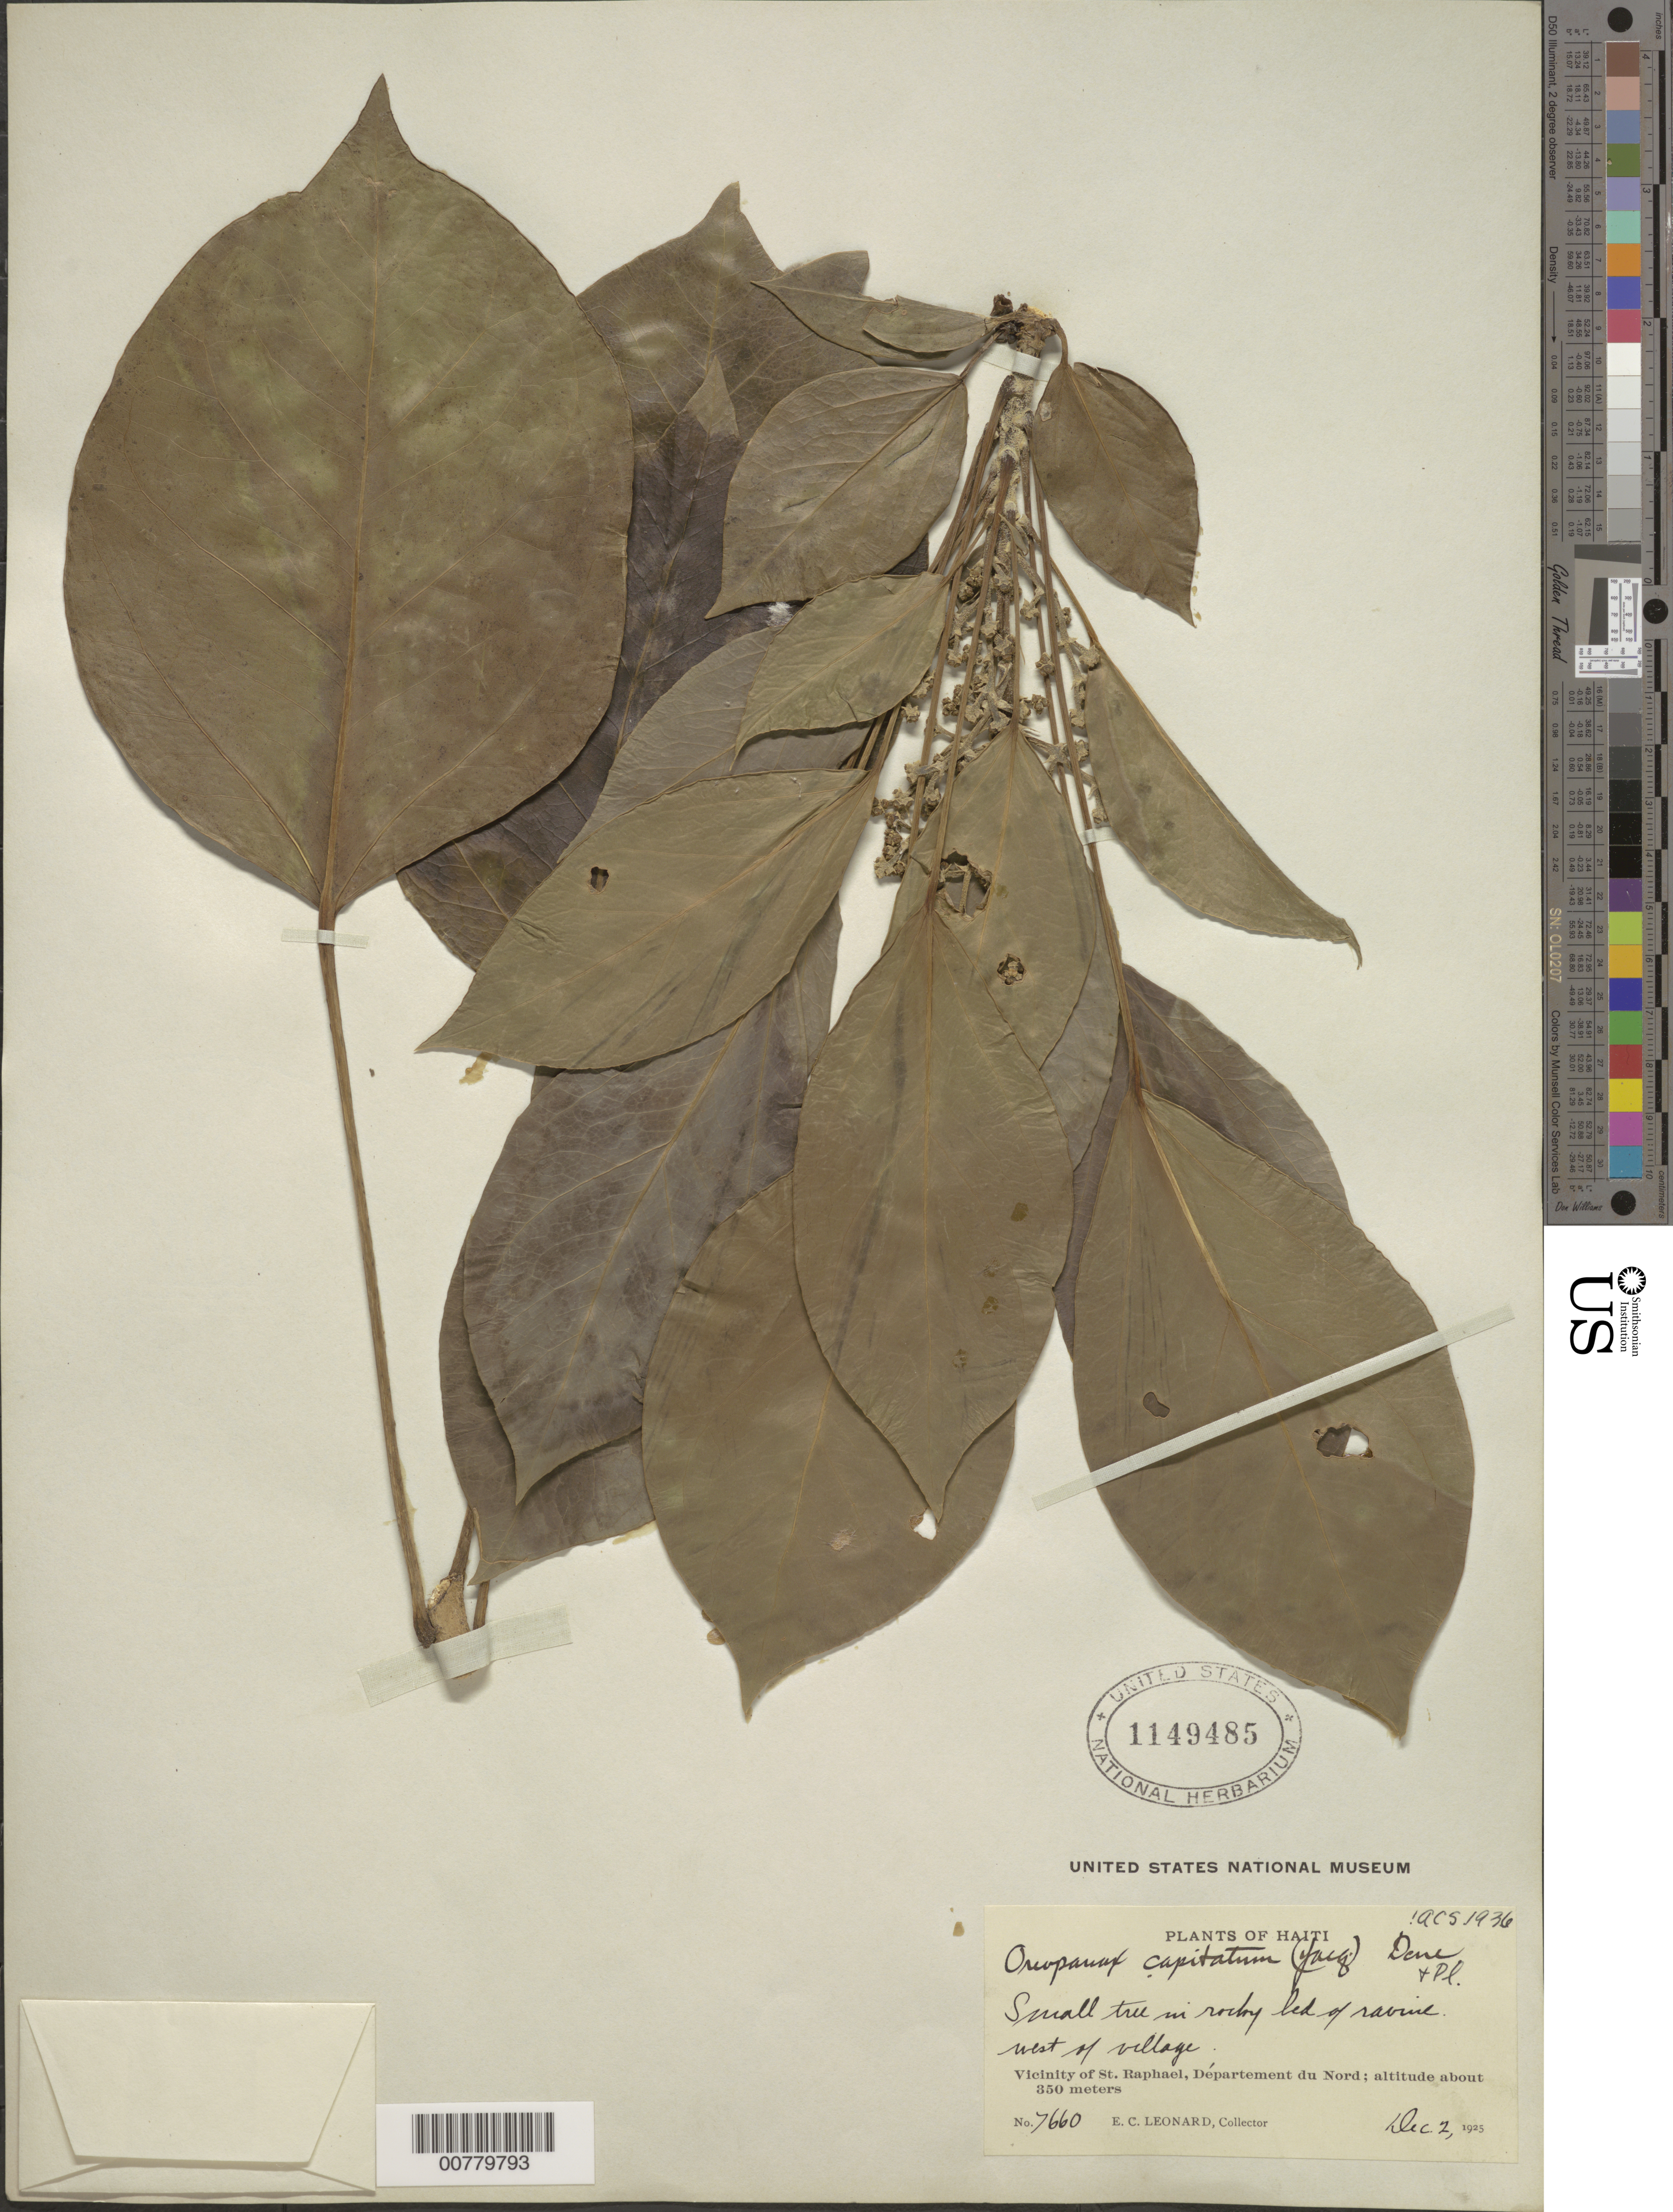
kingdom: Plantae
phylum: Tracheophyta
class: Magnoliopsida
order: Apiales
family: Araliaceae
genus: Oreopanax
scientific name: Oreopanax capitatus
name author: (Jacq.) Decne. & Planch.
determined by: Smith, A. C.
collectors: E. C. Leonard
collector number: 7660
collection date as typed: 02 Dec 1925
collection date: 1925-12-02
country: Haiti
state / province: Nord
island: Hispaniola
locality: Vicinity of Raphael, west of village.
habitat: In rocky bed of ravine.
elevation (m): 350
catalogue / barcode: US 1149485